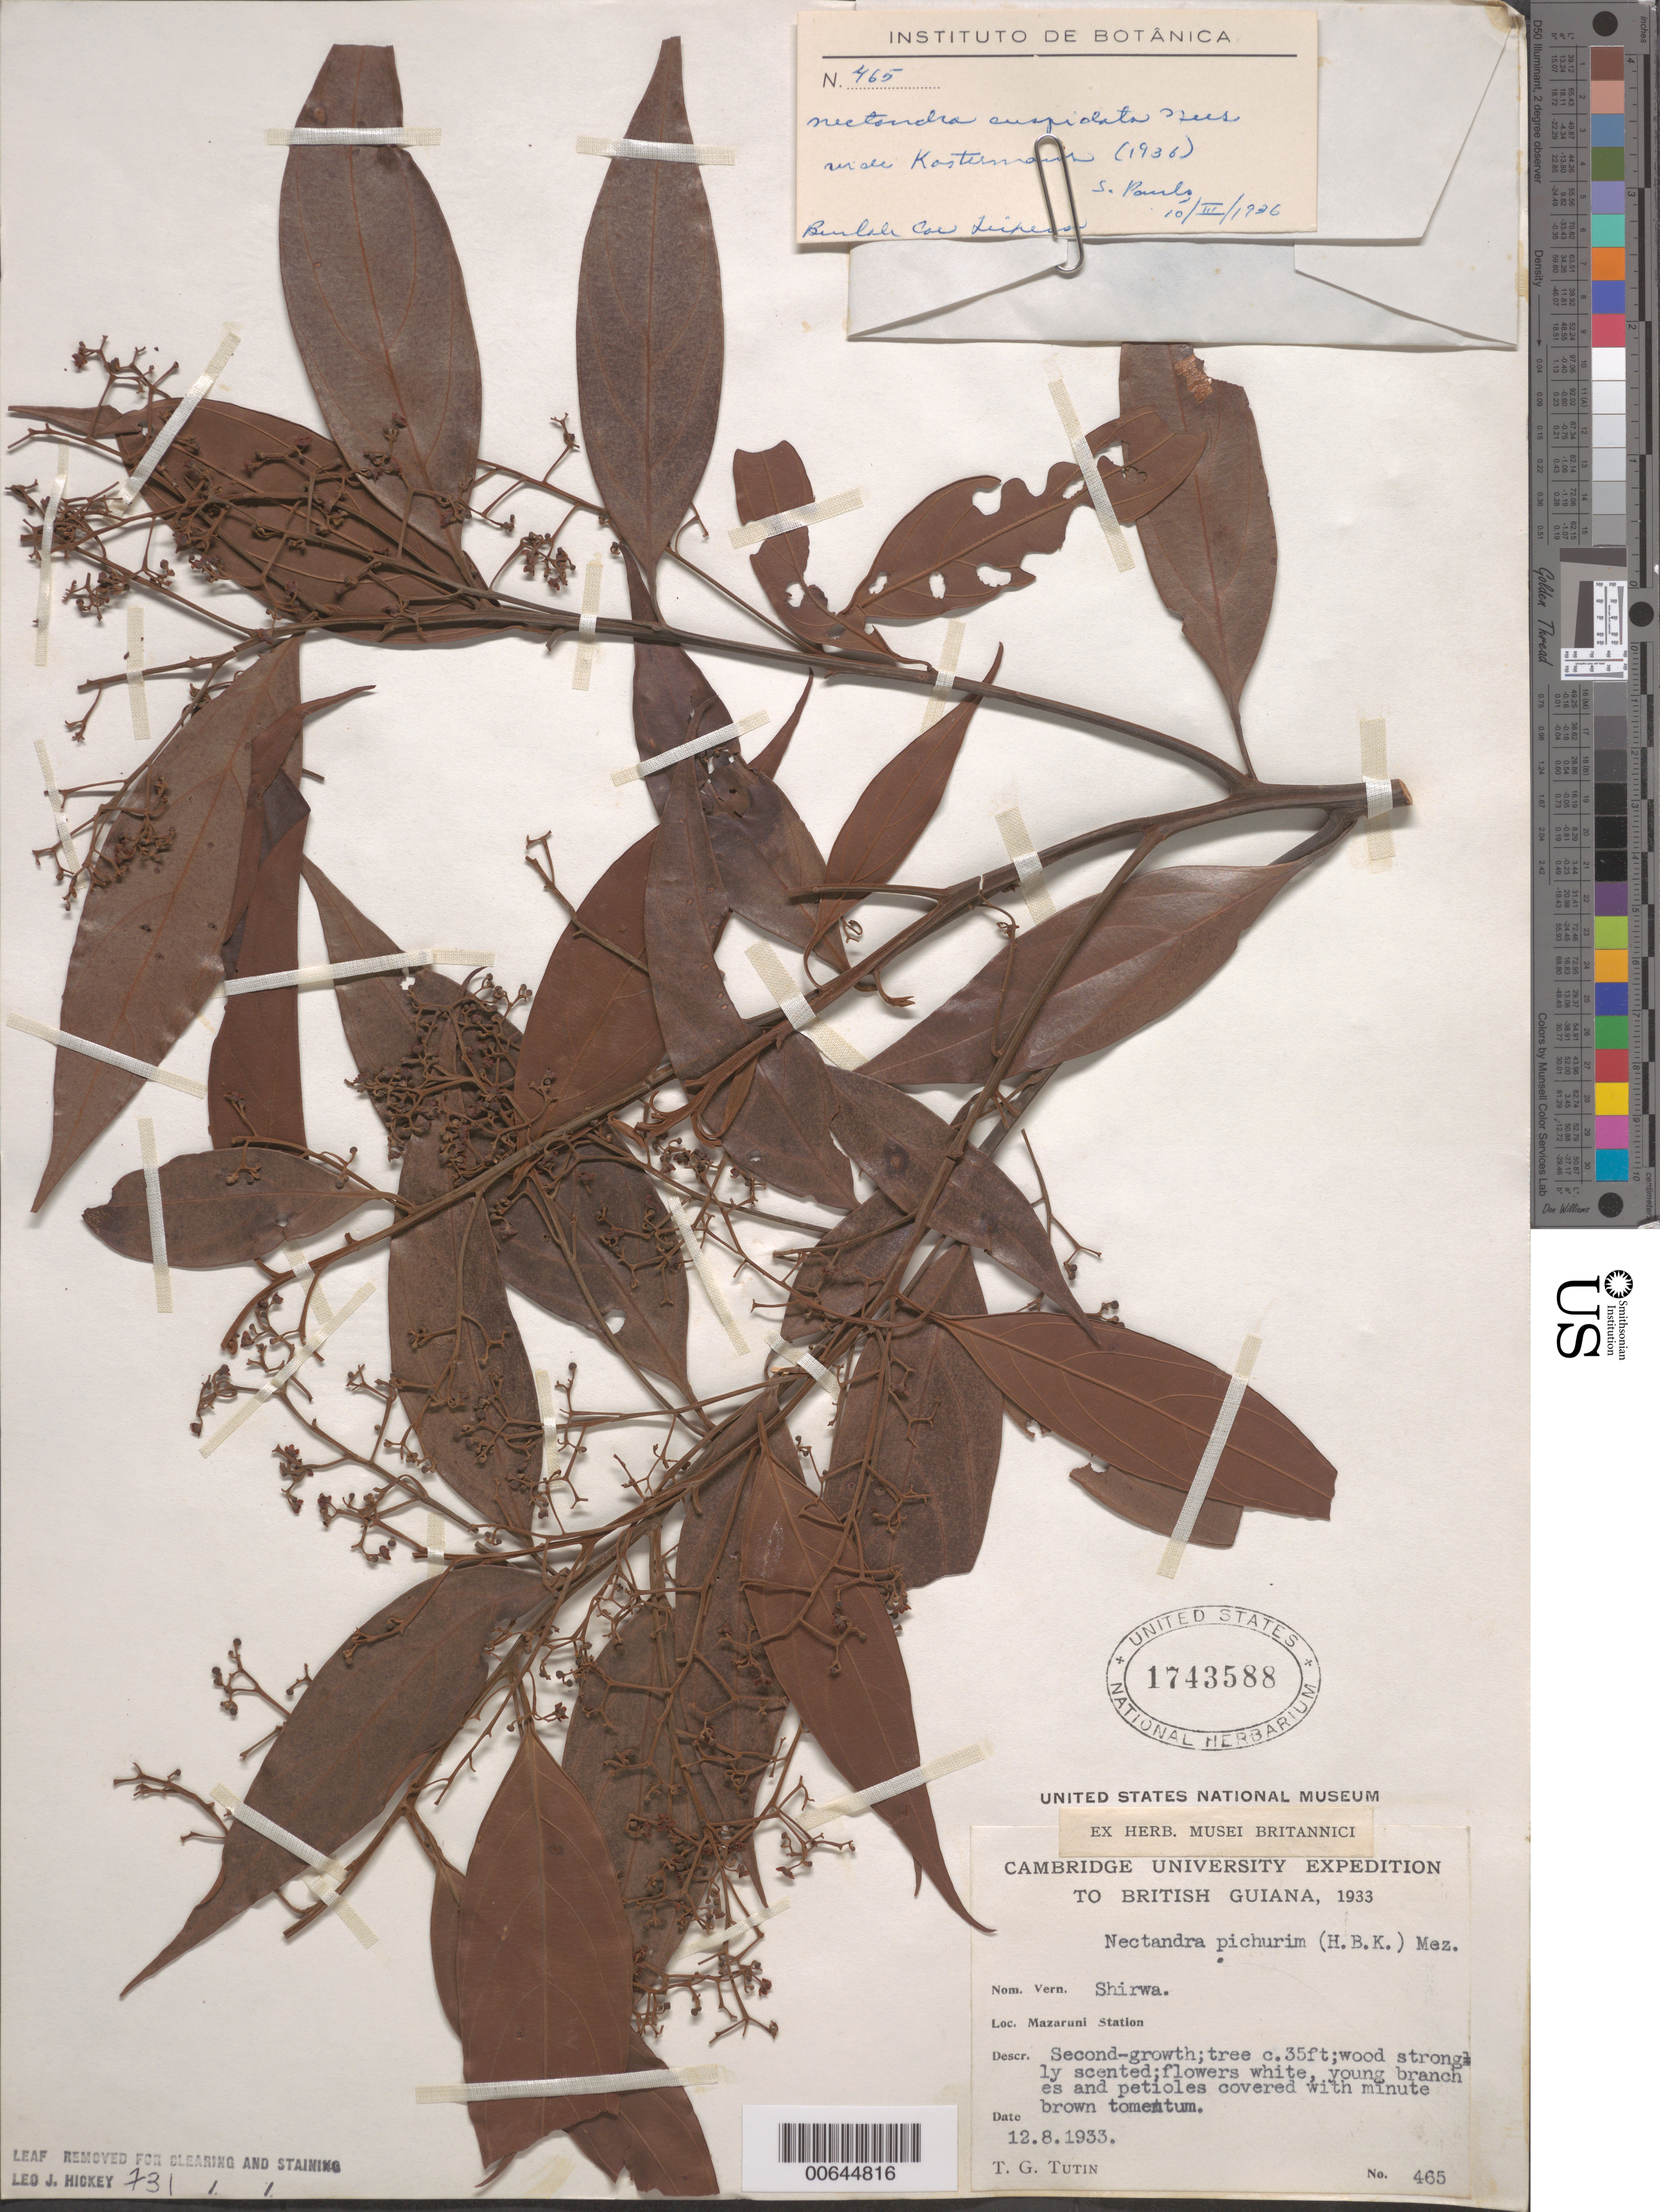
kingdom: Plantae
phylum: Tracheophyta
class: Magnoliopsida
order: Laurales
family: Lauraceae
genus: Nectandra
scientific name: Nectandra cuspidata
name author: Nees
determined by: Kostermans, A. J. G. H.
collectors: T. G. Tutin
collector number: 465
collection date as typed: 12-Aug-33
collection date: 1933-08-12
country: Guyana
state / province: Cuyuni-Mazaruni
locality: Akuruku Creek, Mazaruni Station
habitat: Secondary growth.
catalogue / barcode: US 1743588